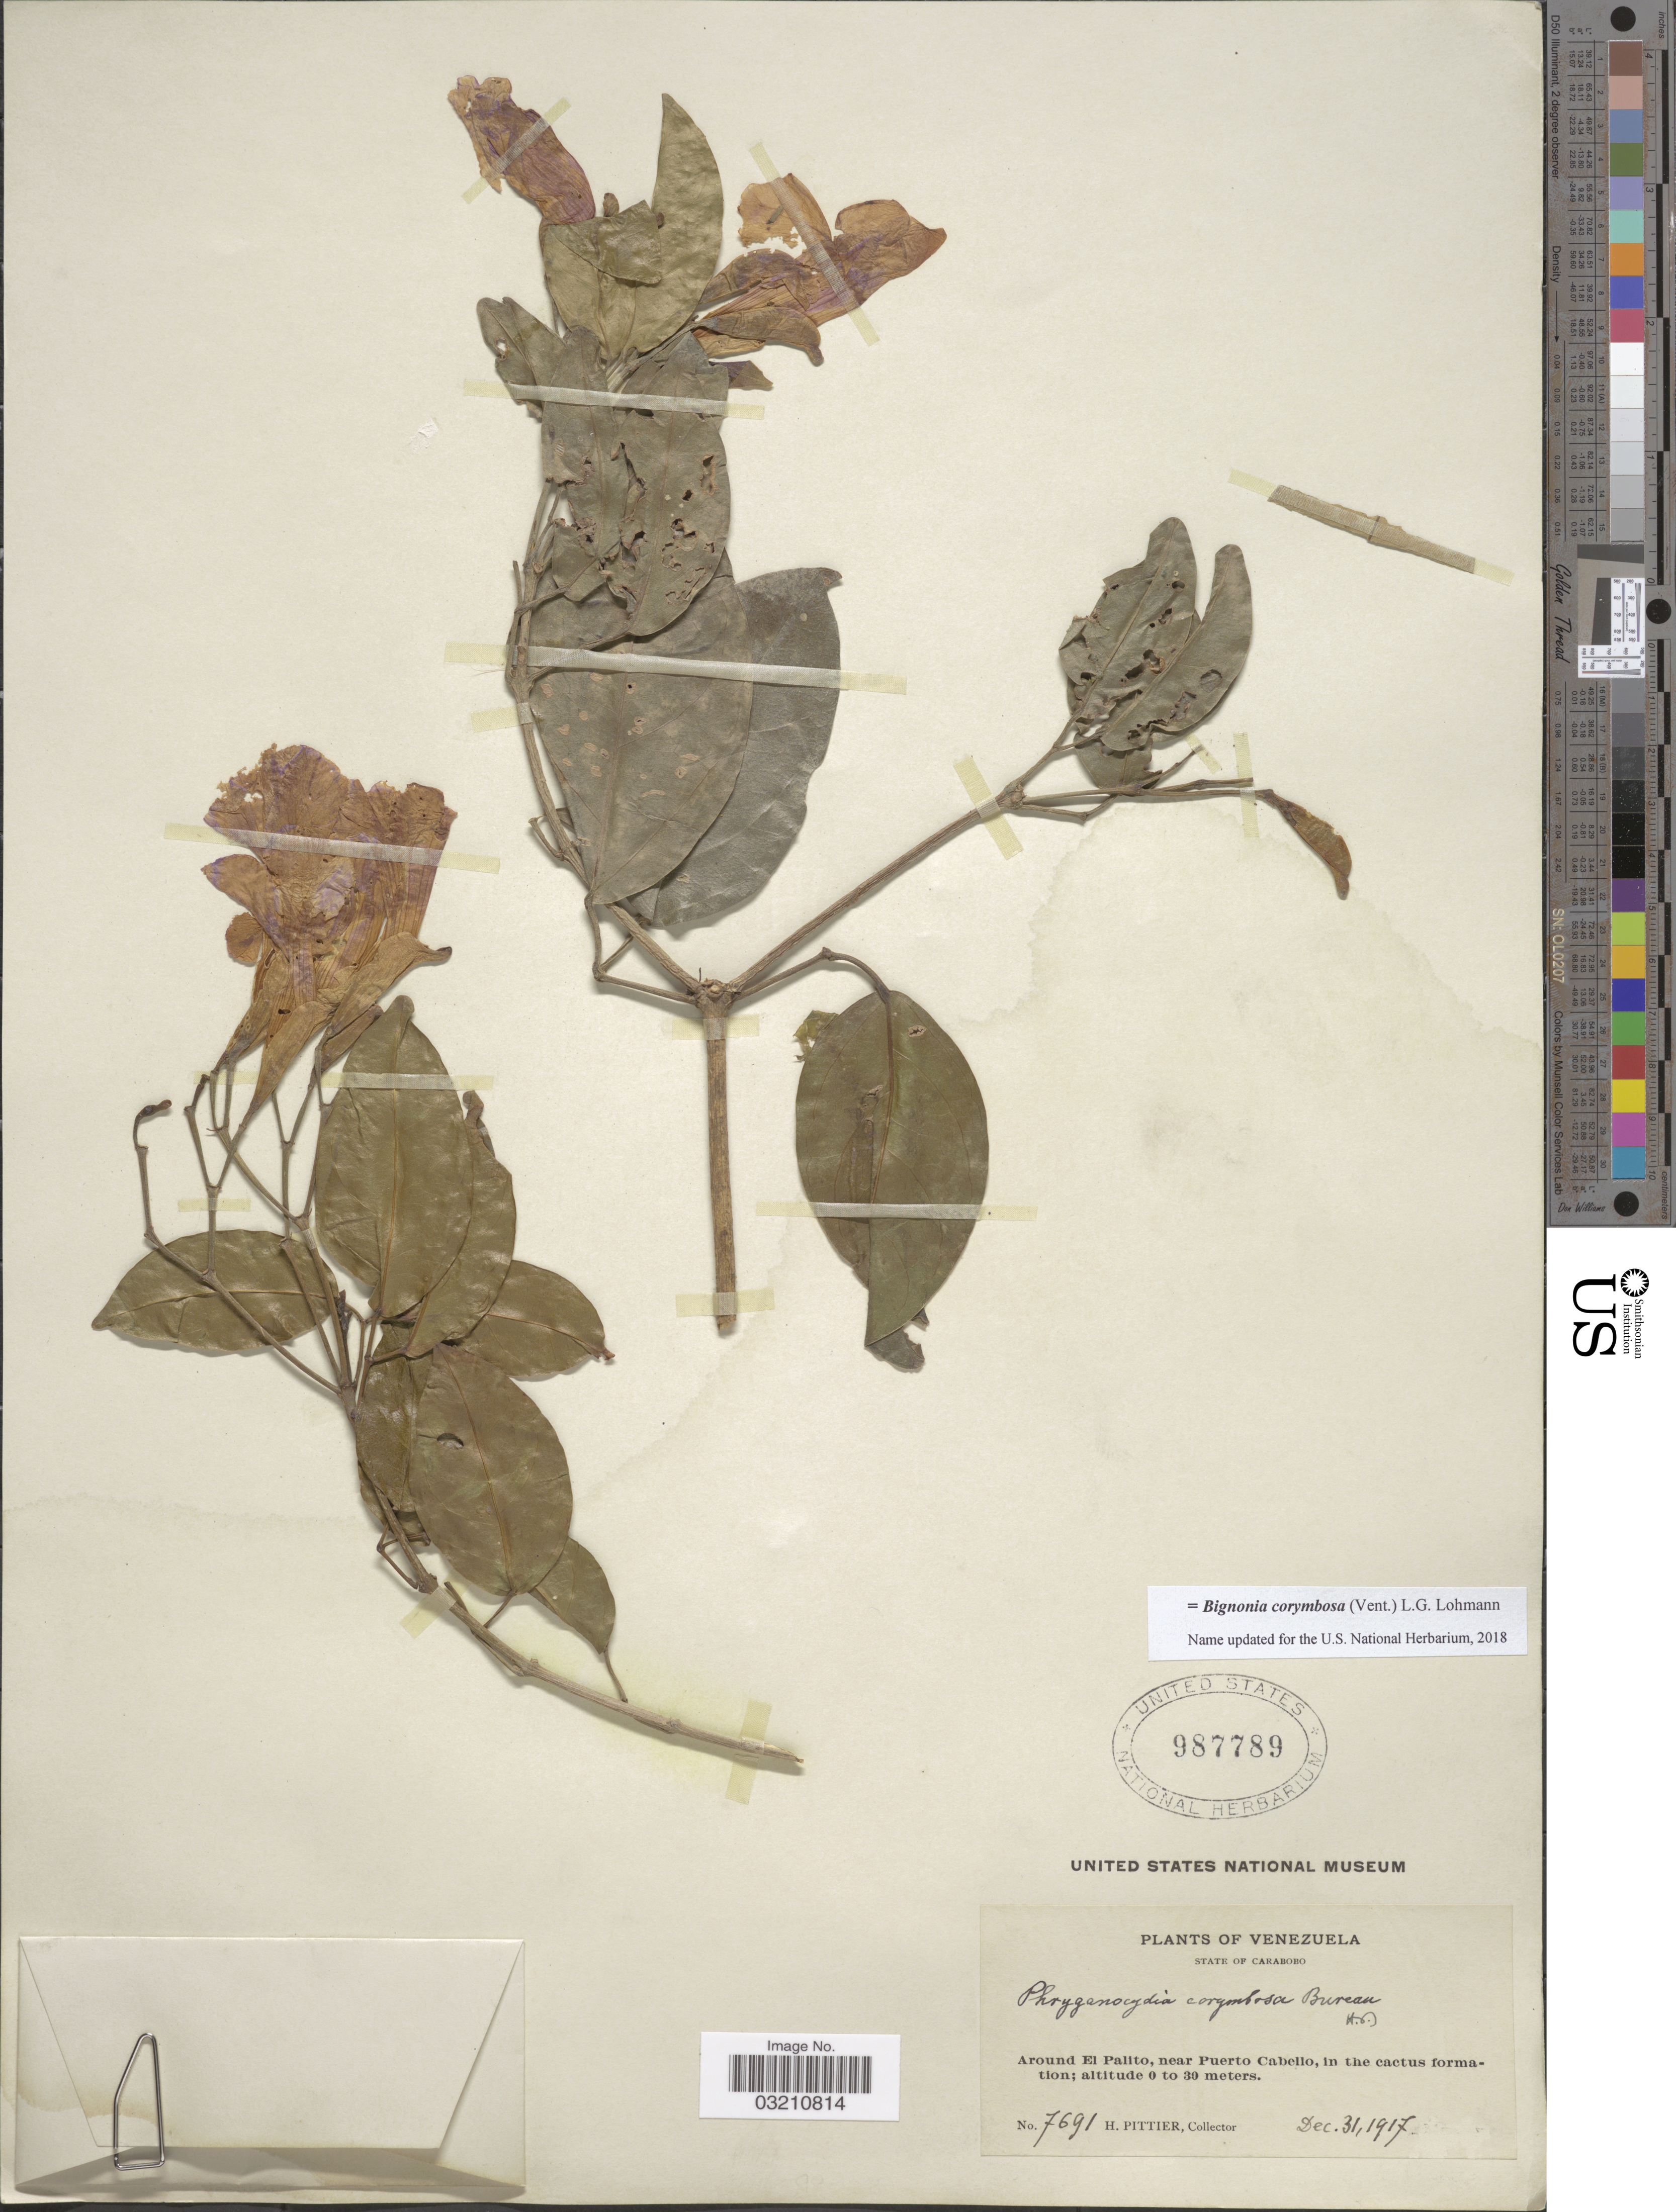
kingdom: Plantae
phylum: Tracheophyta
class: Magnoliopsida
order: Lamiales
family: Bignoniaceae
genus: Bignonia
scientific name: Bignonia corymbosa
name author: (Vent.) L.G. Lohmann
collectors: H. F. Pittier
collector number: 7691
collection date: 1917-12-31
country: Venezuela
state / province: Carabobo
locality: Around El Palito, near Puerto Cabello, in the cactus formation.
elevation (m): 0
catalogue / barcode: US 987789